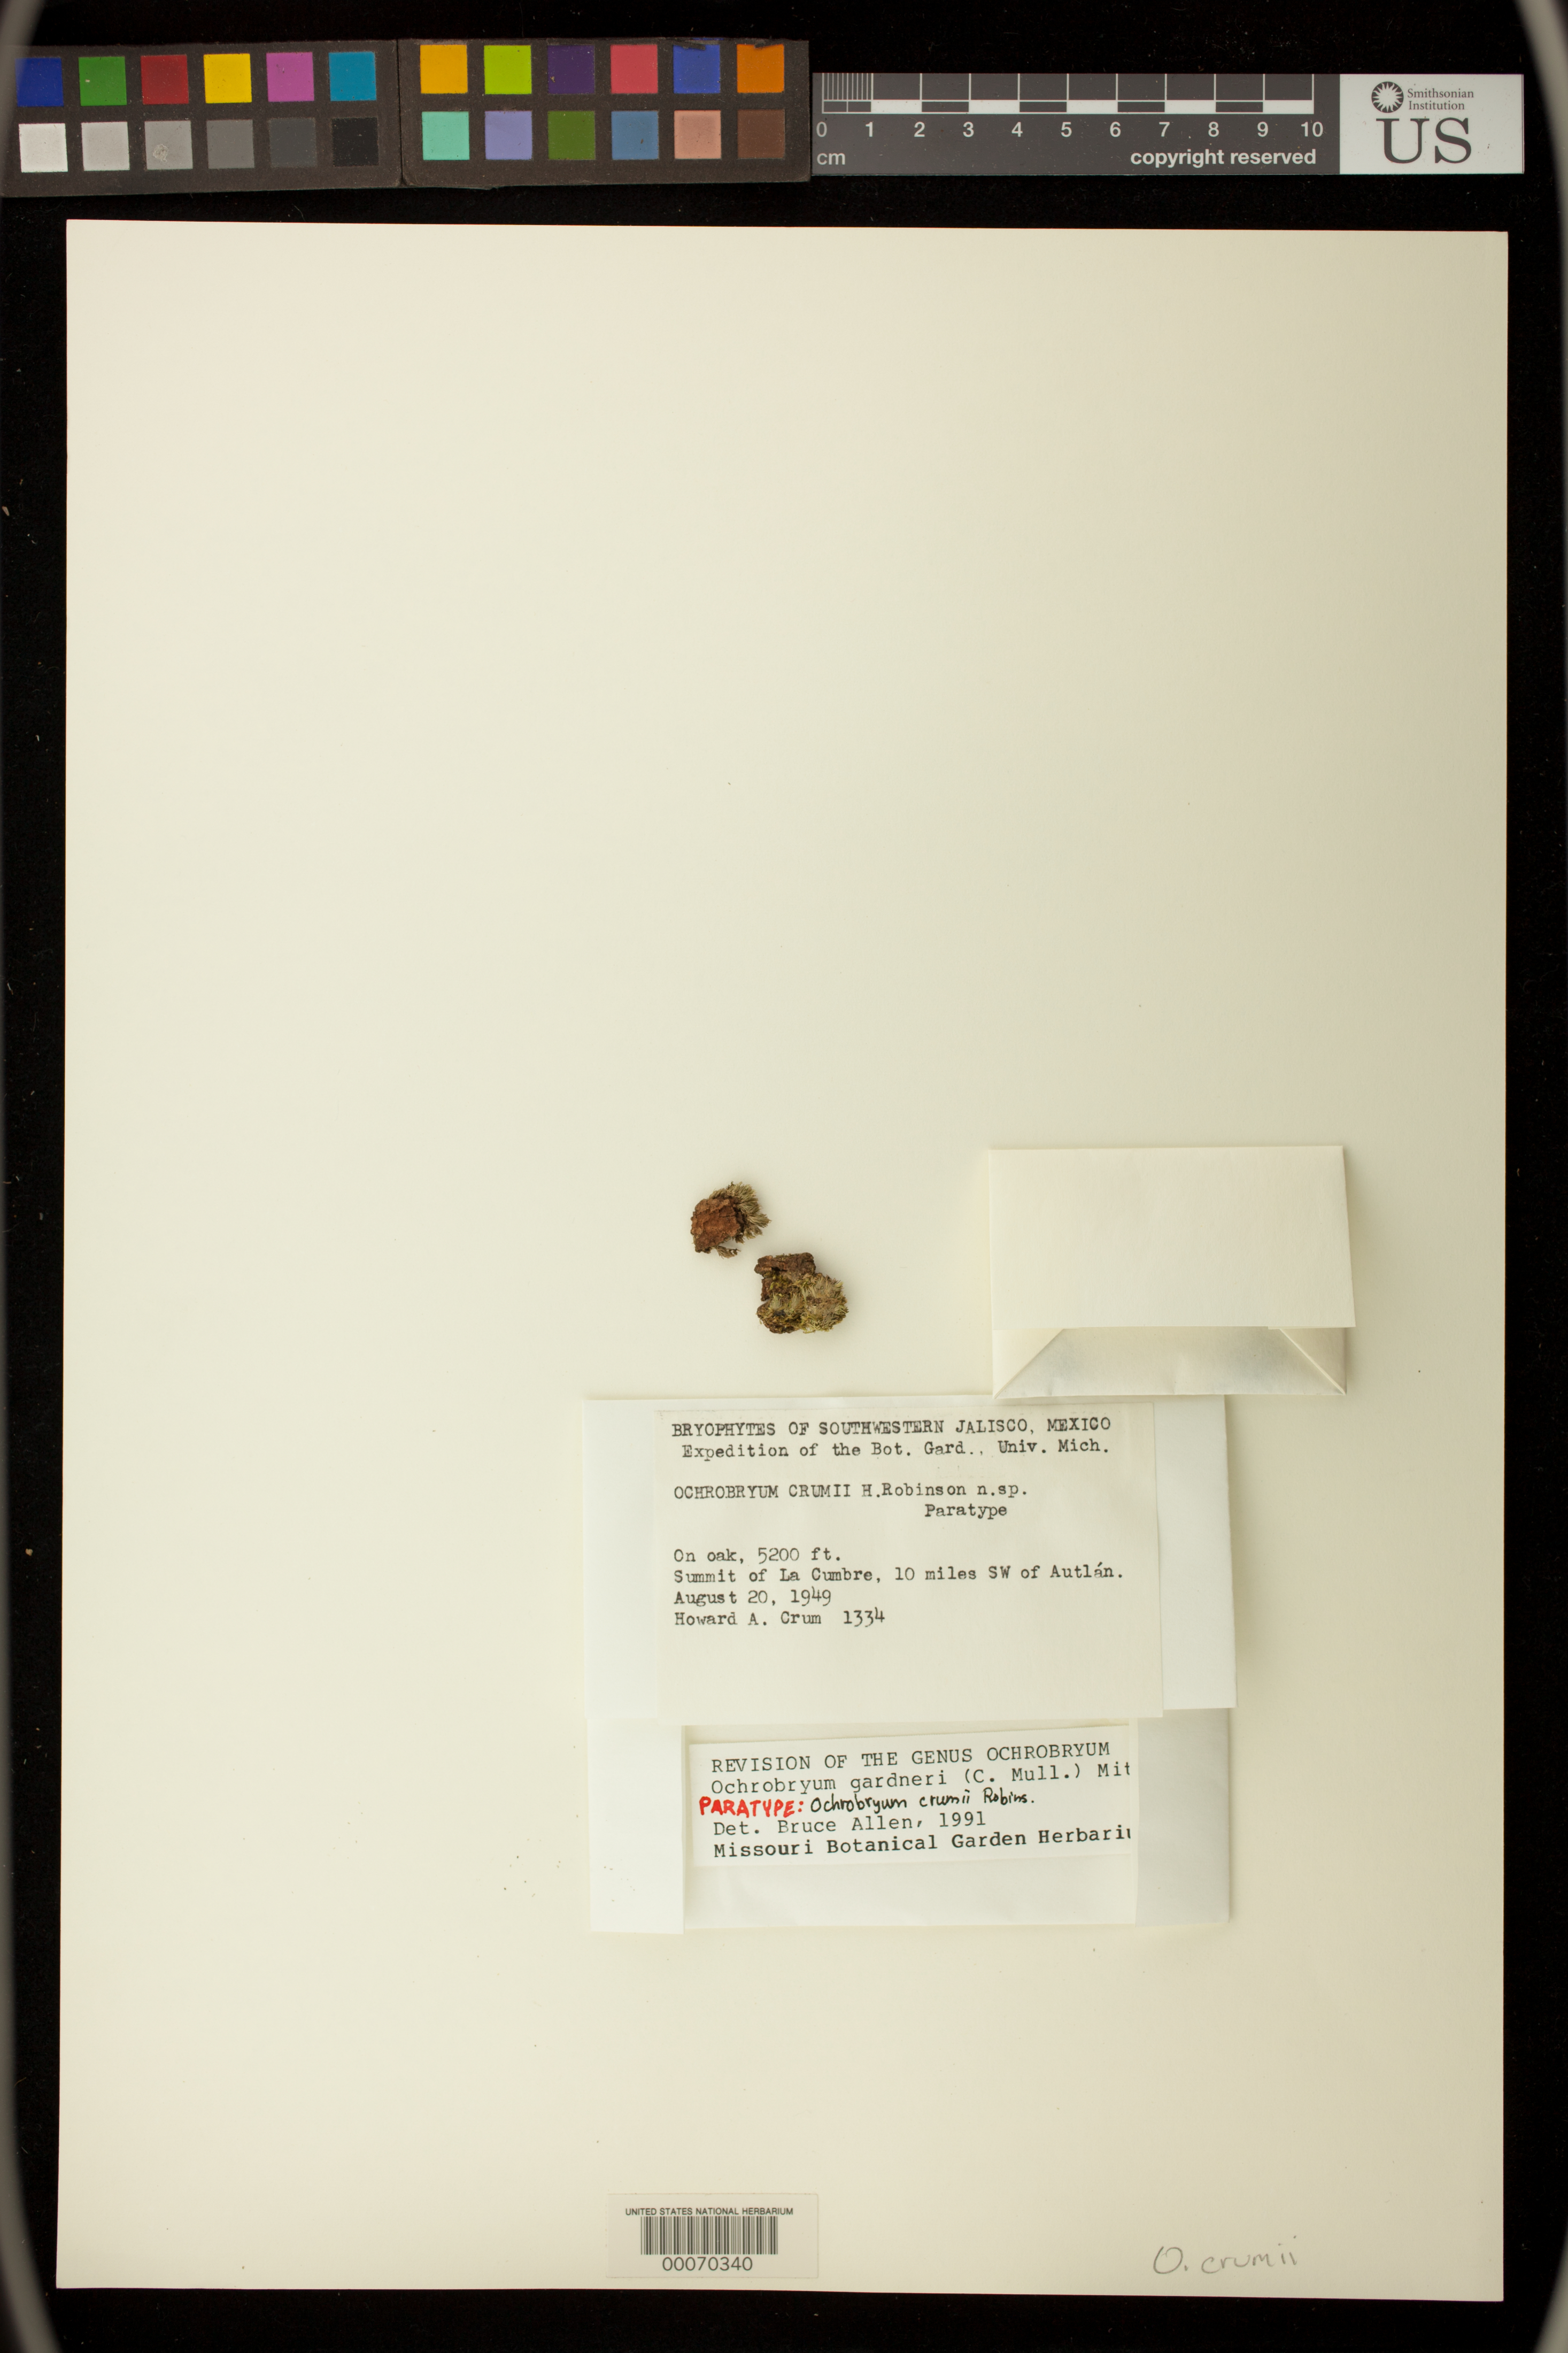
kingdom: Plantae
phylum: Bryophyta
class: Bryopsida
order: Dicranales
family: Leucobryaceae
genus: Ochrobryum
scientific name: Ochrobryum crumii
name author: H. Rob.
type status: Paratype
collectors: H. A. Crum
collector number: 1334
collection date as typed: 20 Aug 1949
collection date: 1949-08-20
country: Mexico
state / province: Jalisco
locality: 10 mi SW of Autlan, La Cumbre.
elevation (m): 1585